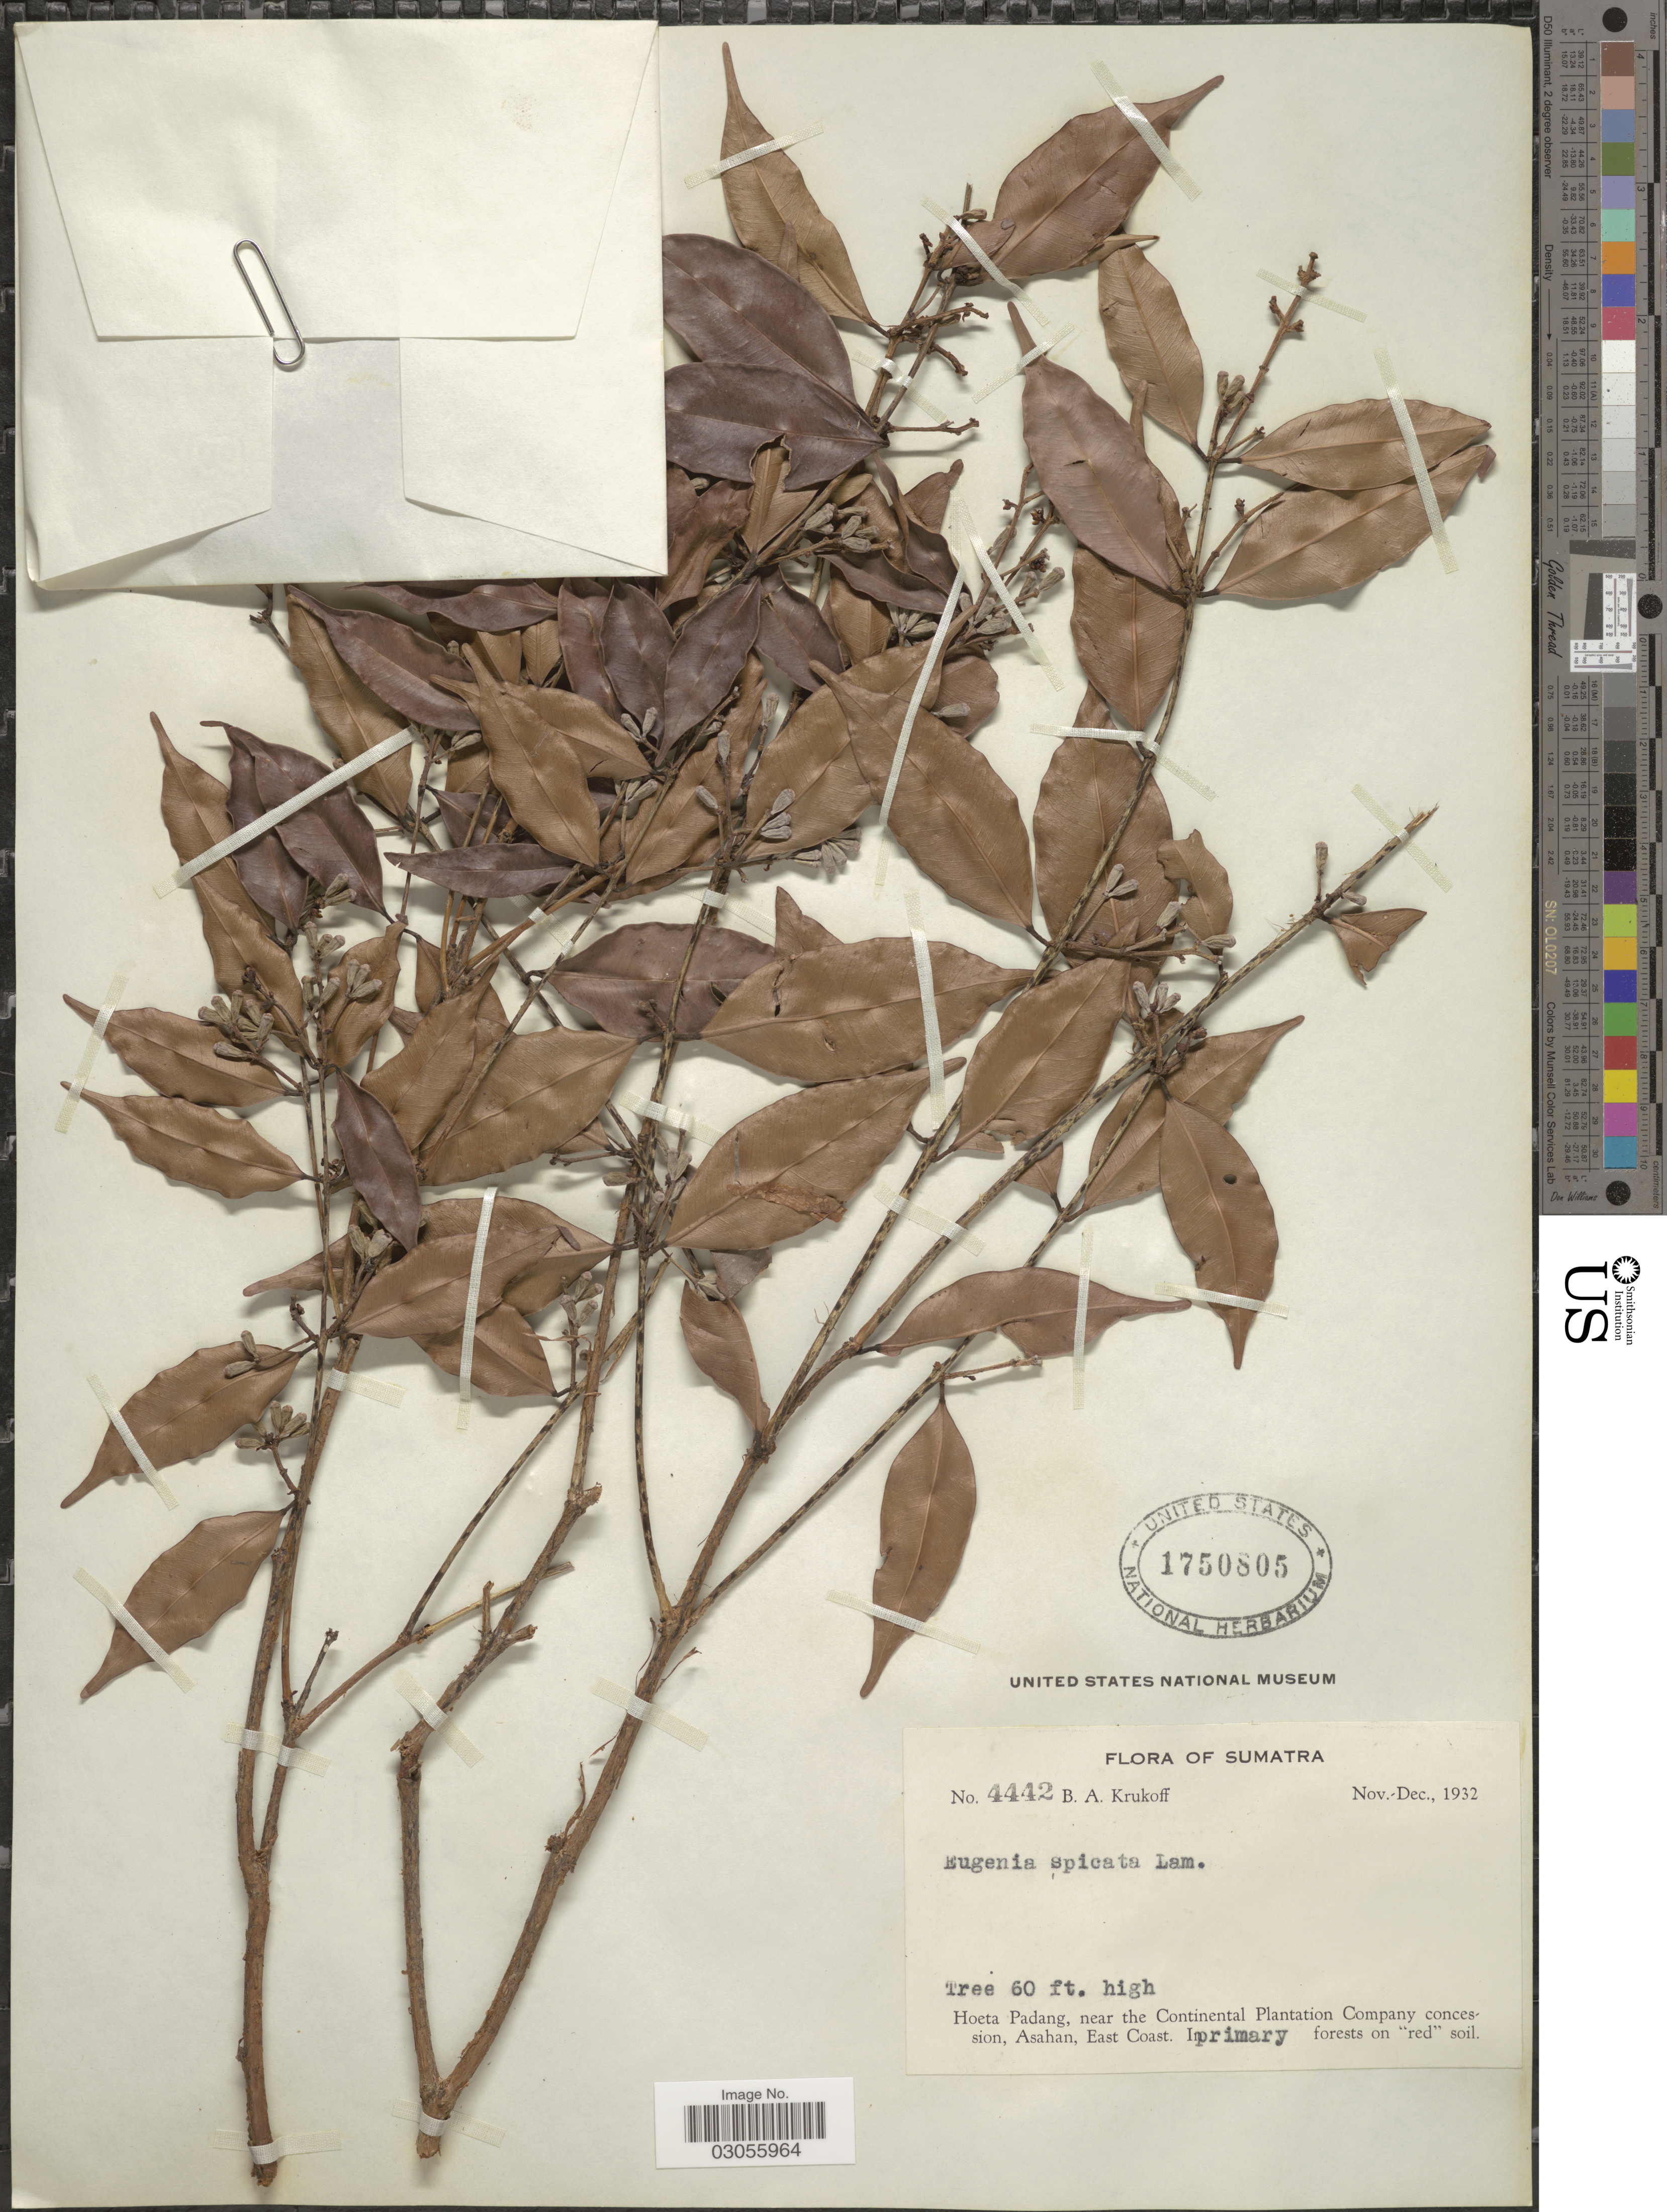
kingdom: Plantae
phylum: Tracheophyta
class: Magnoliopsida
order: Myrtales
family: Myrtaceae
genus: Syzygium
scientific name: Syzygium zeylanicum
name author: (L.) DC.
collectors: B. A. Krukoff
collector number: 4442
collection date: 1932-11/1932-12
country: Indonesia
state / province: Sumatra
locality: Hoeta Padang, near the Continental Plantation Company concession, Asahan, East Coast.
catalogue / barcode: US 1750805